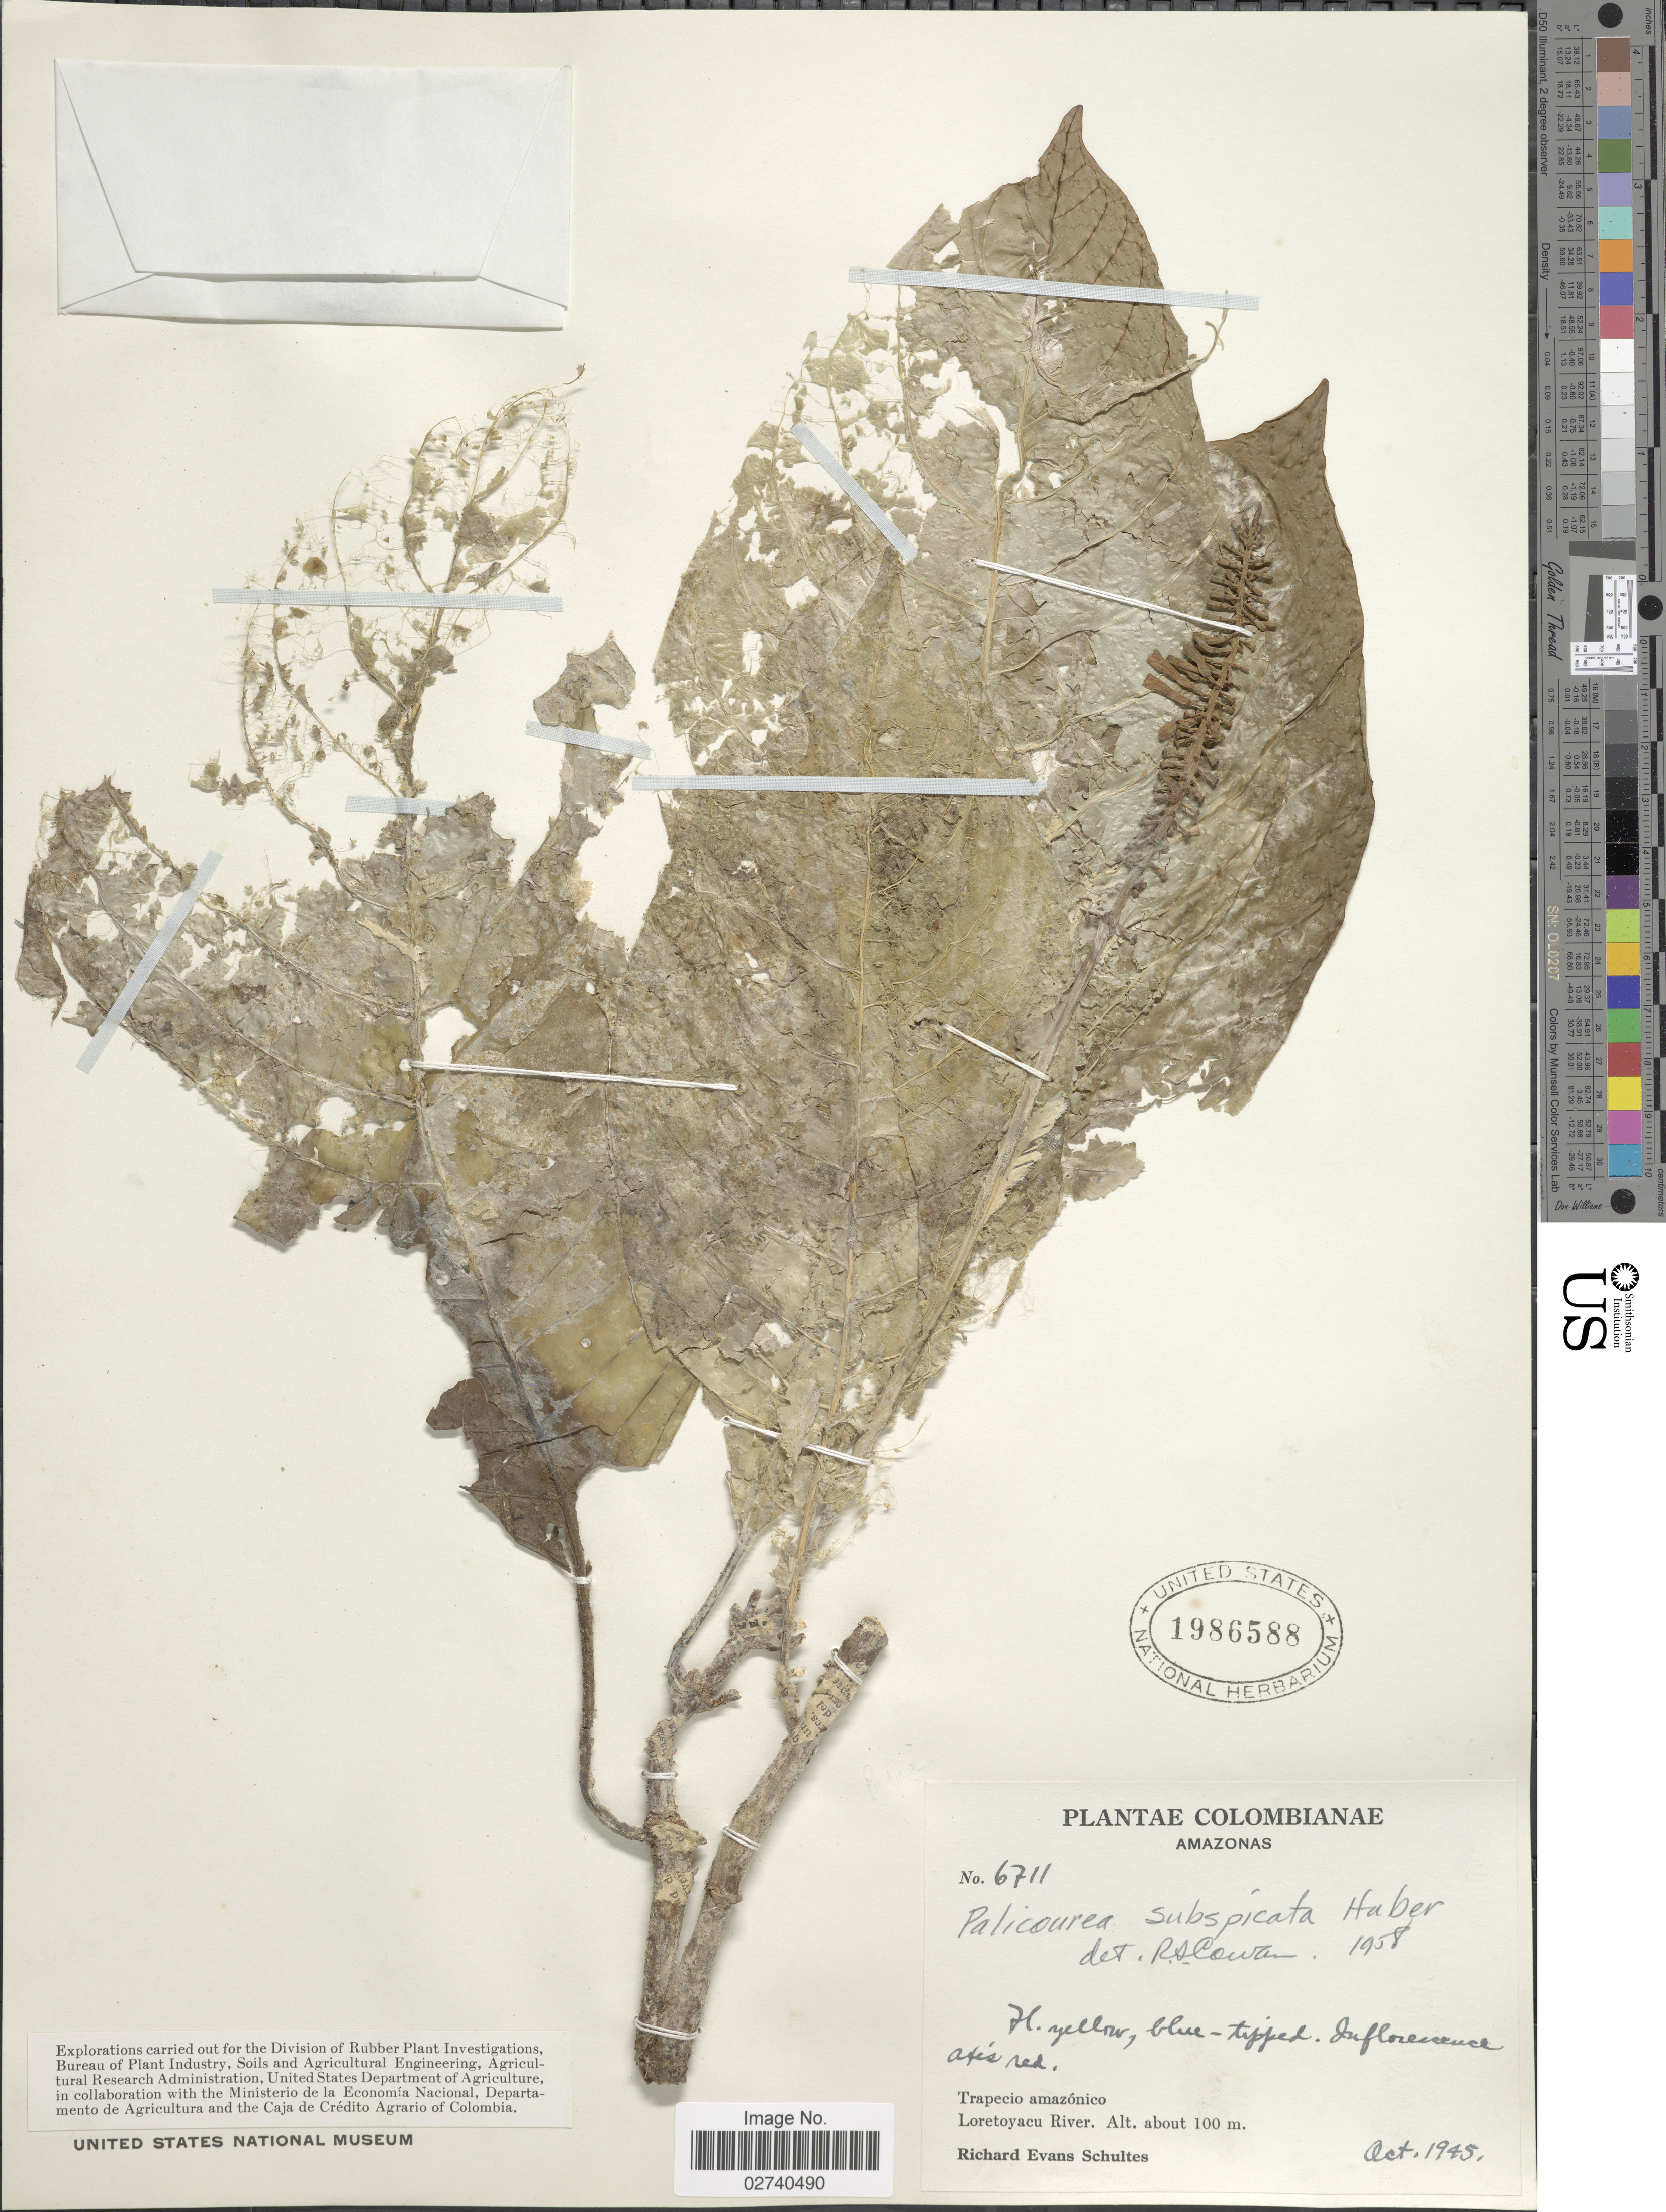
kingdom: Plantae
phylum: Tracheophyta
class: Magnoliopsida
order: Gentianales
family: Rubiaceae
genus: Palicourea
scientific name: Palicourea subspicata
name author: Huber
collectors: R. E. Schultes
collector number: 6711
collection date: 1945-10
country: Colombia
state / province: Amazônas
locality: Trapecio amazonico. Loretoyacu River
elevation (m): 100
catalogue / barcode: US 1986588